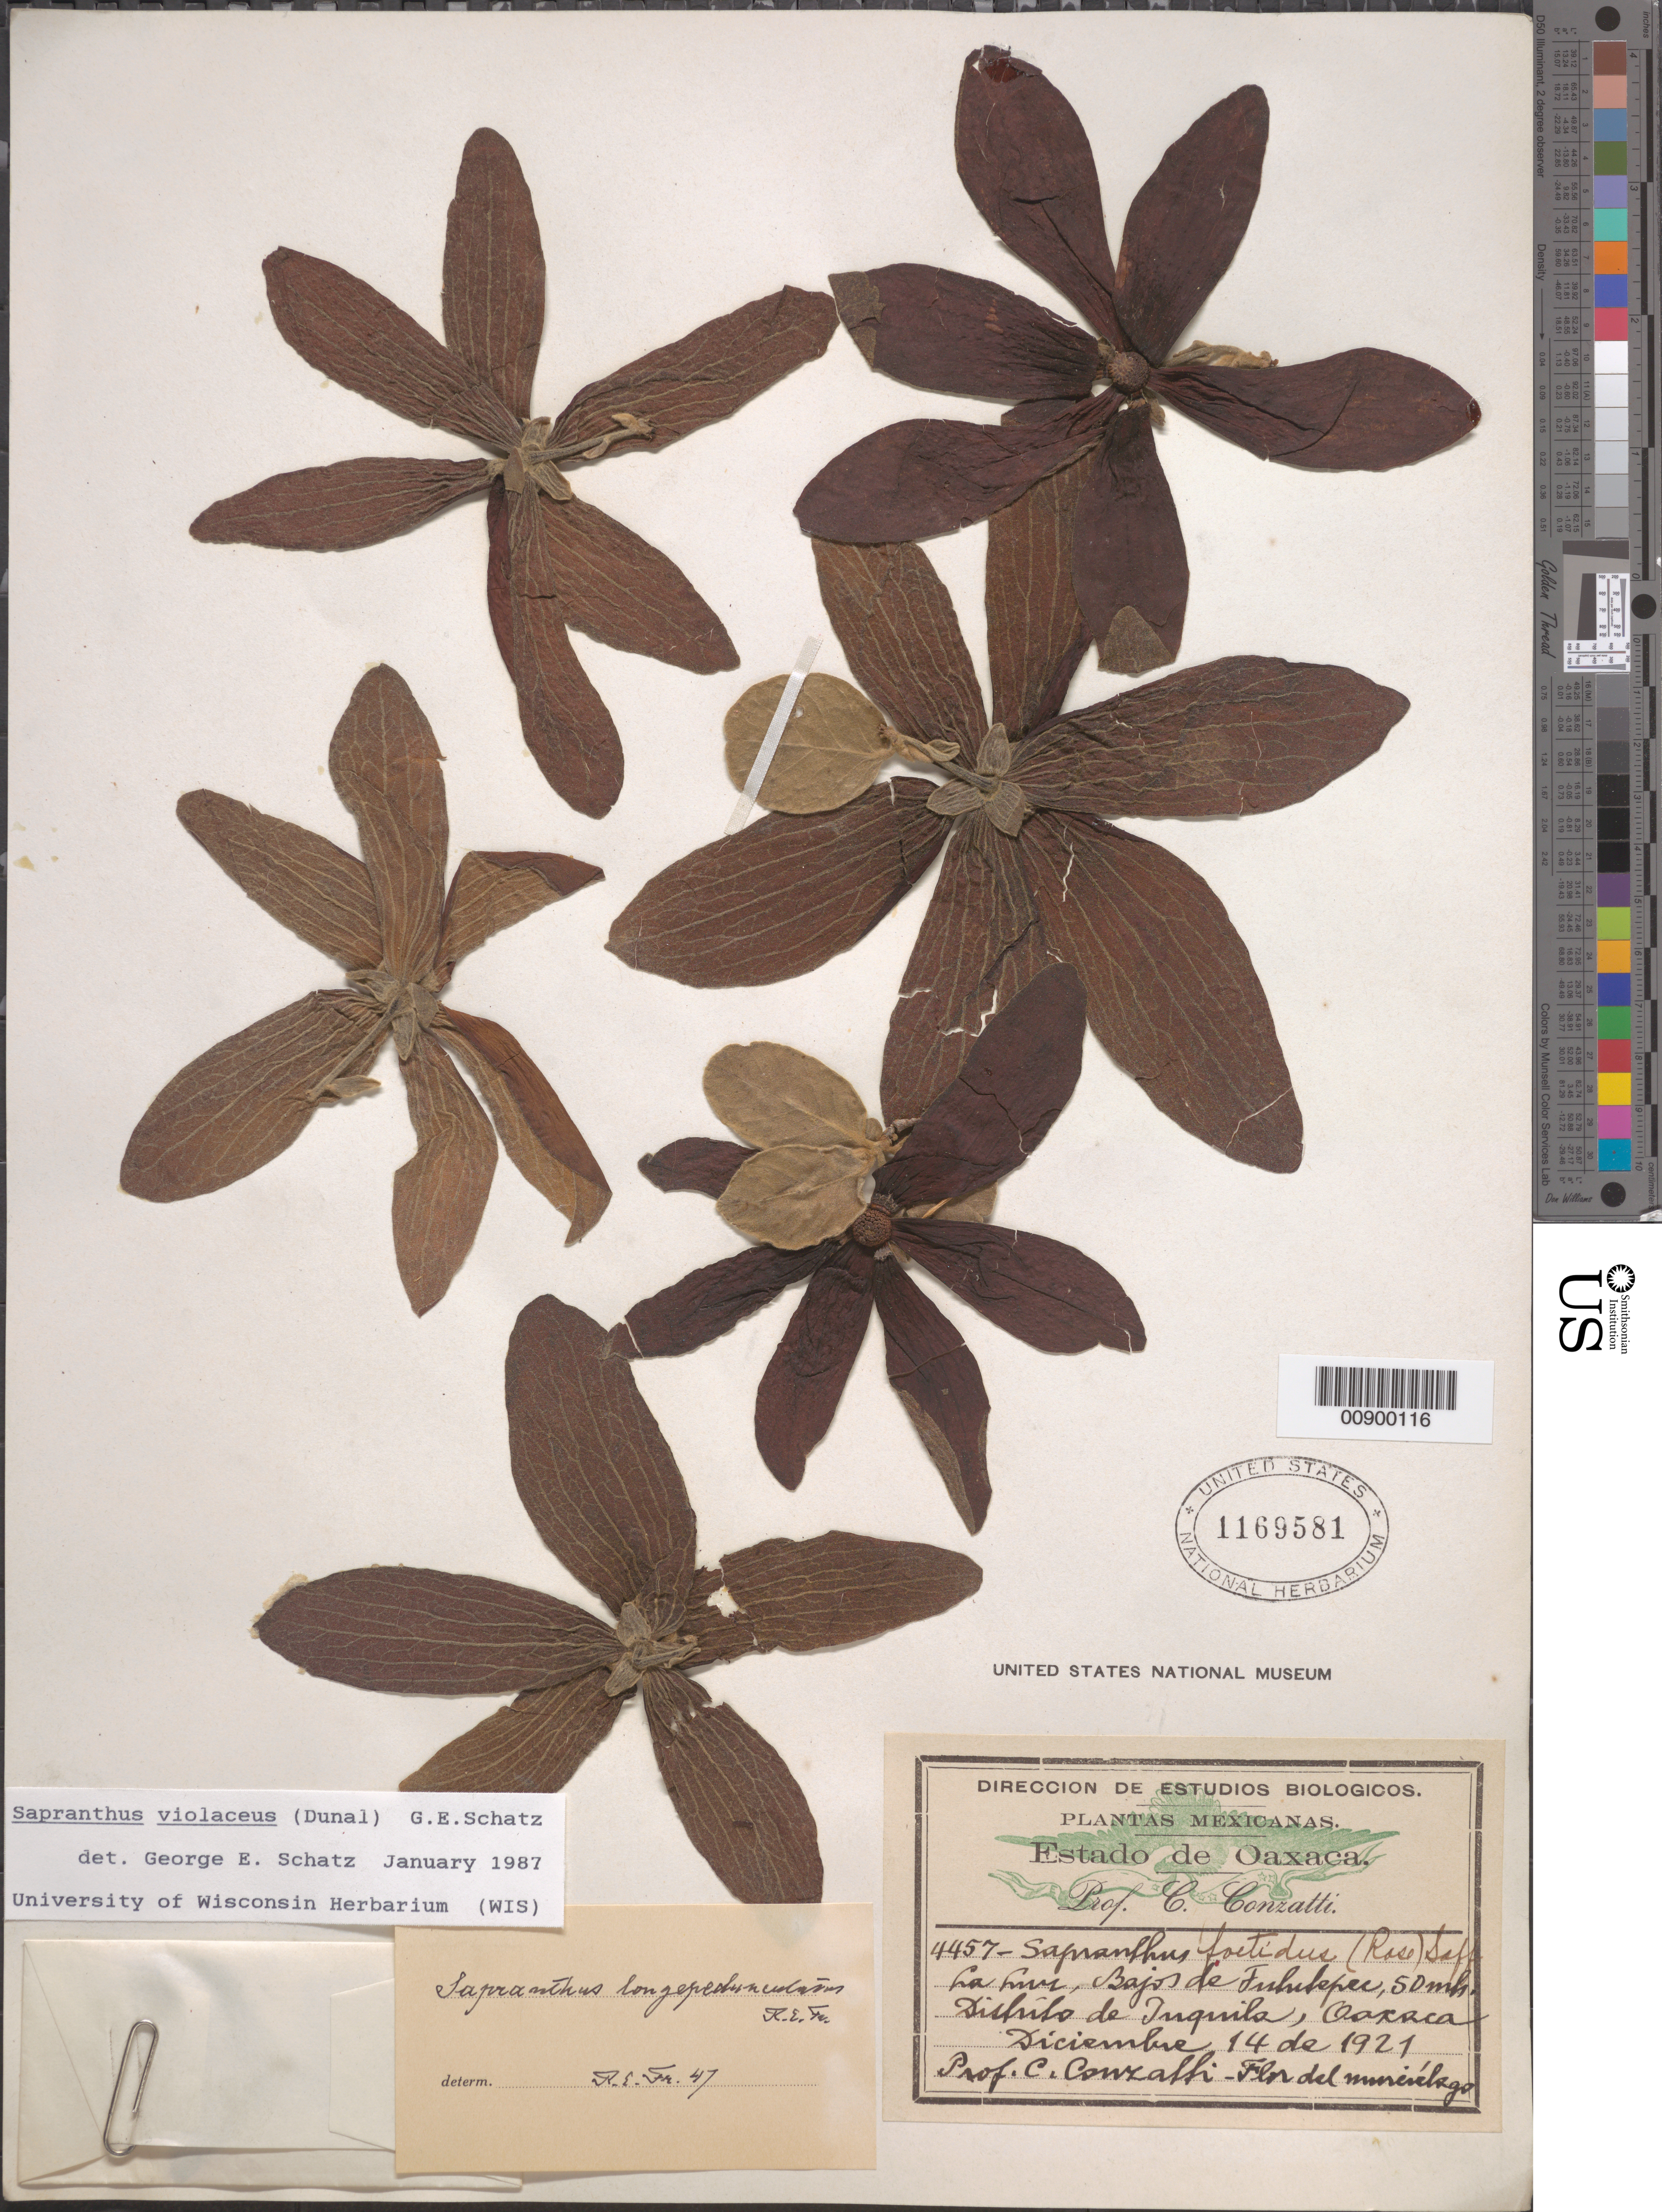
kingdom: Plantae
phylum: Tracheophyta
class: Magnoliopsida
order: Magnoliales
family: Annonaceae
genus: Sapranthus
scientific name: Sapranthus violaceus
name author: (Dunal) Saff.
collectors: C. Conzatti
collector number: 4457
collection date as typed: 14 Dec 1921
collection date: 1921-12-14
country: Mexico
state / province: Oaxaca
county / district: Juquila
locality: La Luz, Bajos de Fulutepec [interpreted] Distrito de Juquila, Oaxaca.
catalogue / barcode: US 1169581